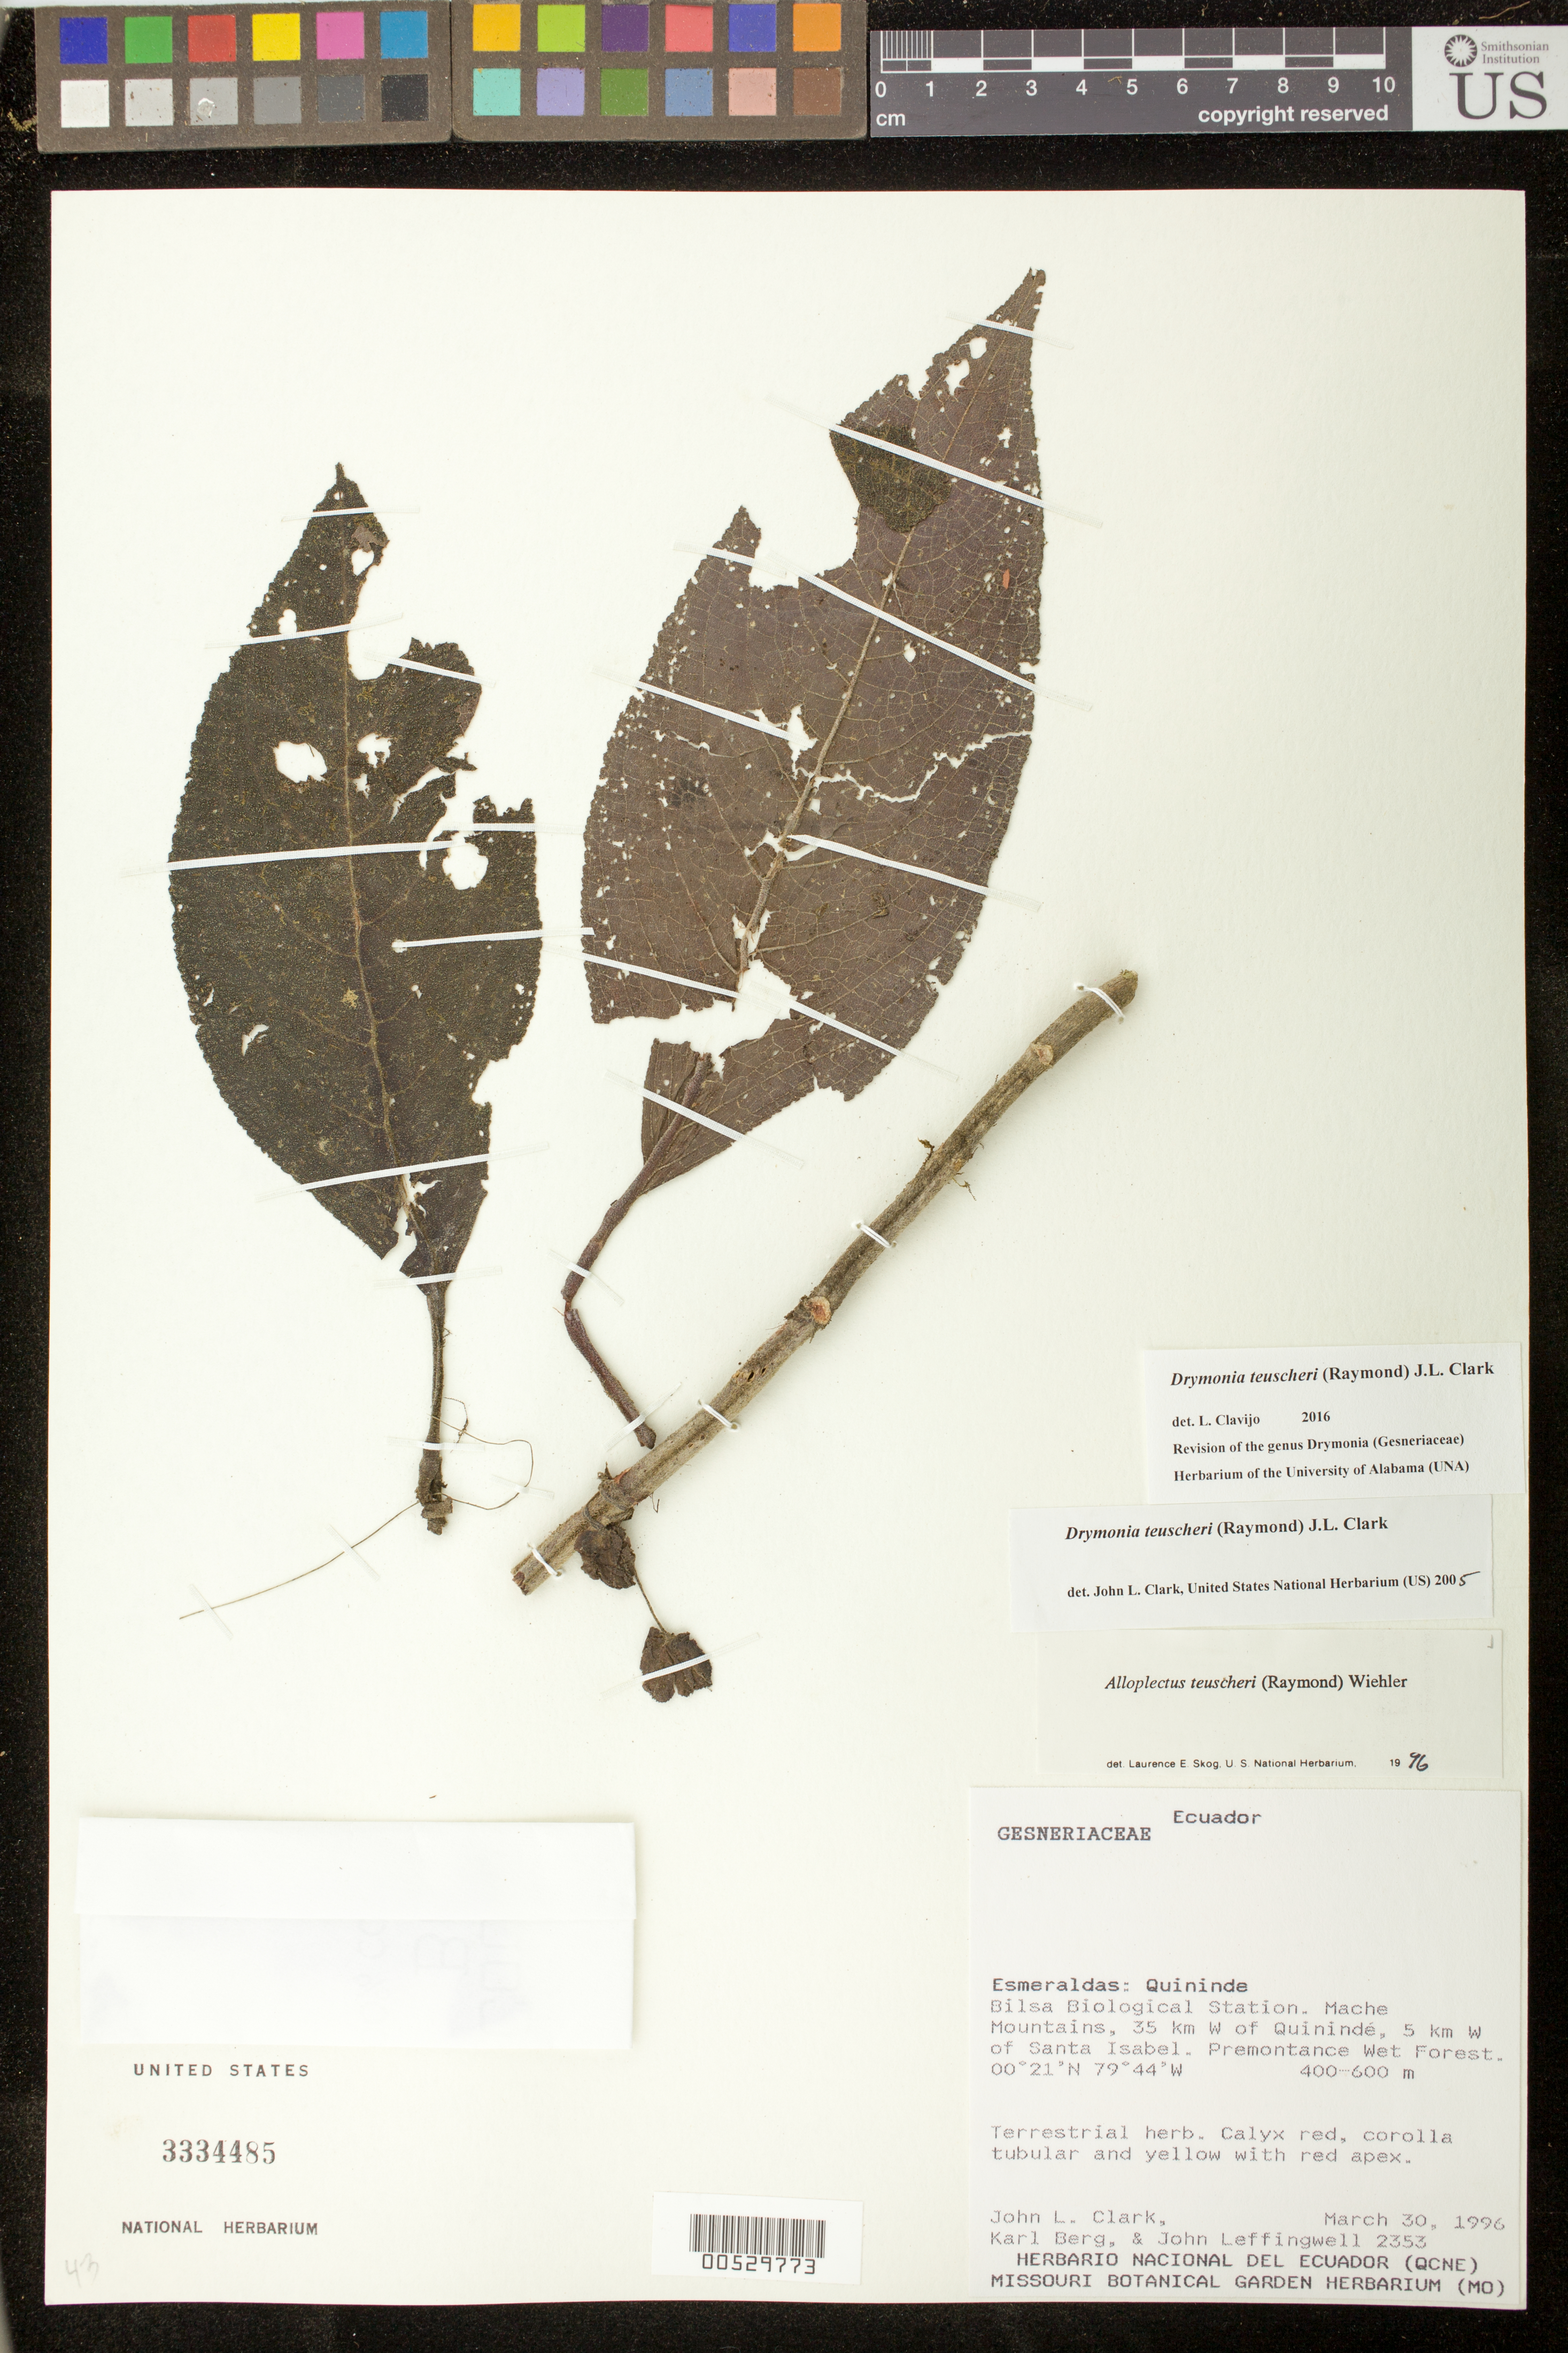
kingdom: Plantae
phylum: Tracheophyta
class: Magnoliopsida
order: Lamiales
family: Gesneriaceae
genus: Drymonia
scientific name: Drymonia teuscheri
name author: (Raymond) J.L. Clark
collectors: J. L. Clark, K. Berg & J. Leffingwell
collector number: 2353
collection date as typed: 30 Mar 1996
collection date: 1996-03-30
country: Ecuador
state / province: Esmeraldas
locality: Quininde, Bilsa Biological Station, Mache Mountains, 35 km W of Quinindé, 5 km W of Santa Isabel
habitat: Premontane wet forest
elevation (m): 400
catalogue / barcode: US 3334485